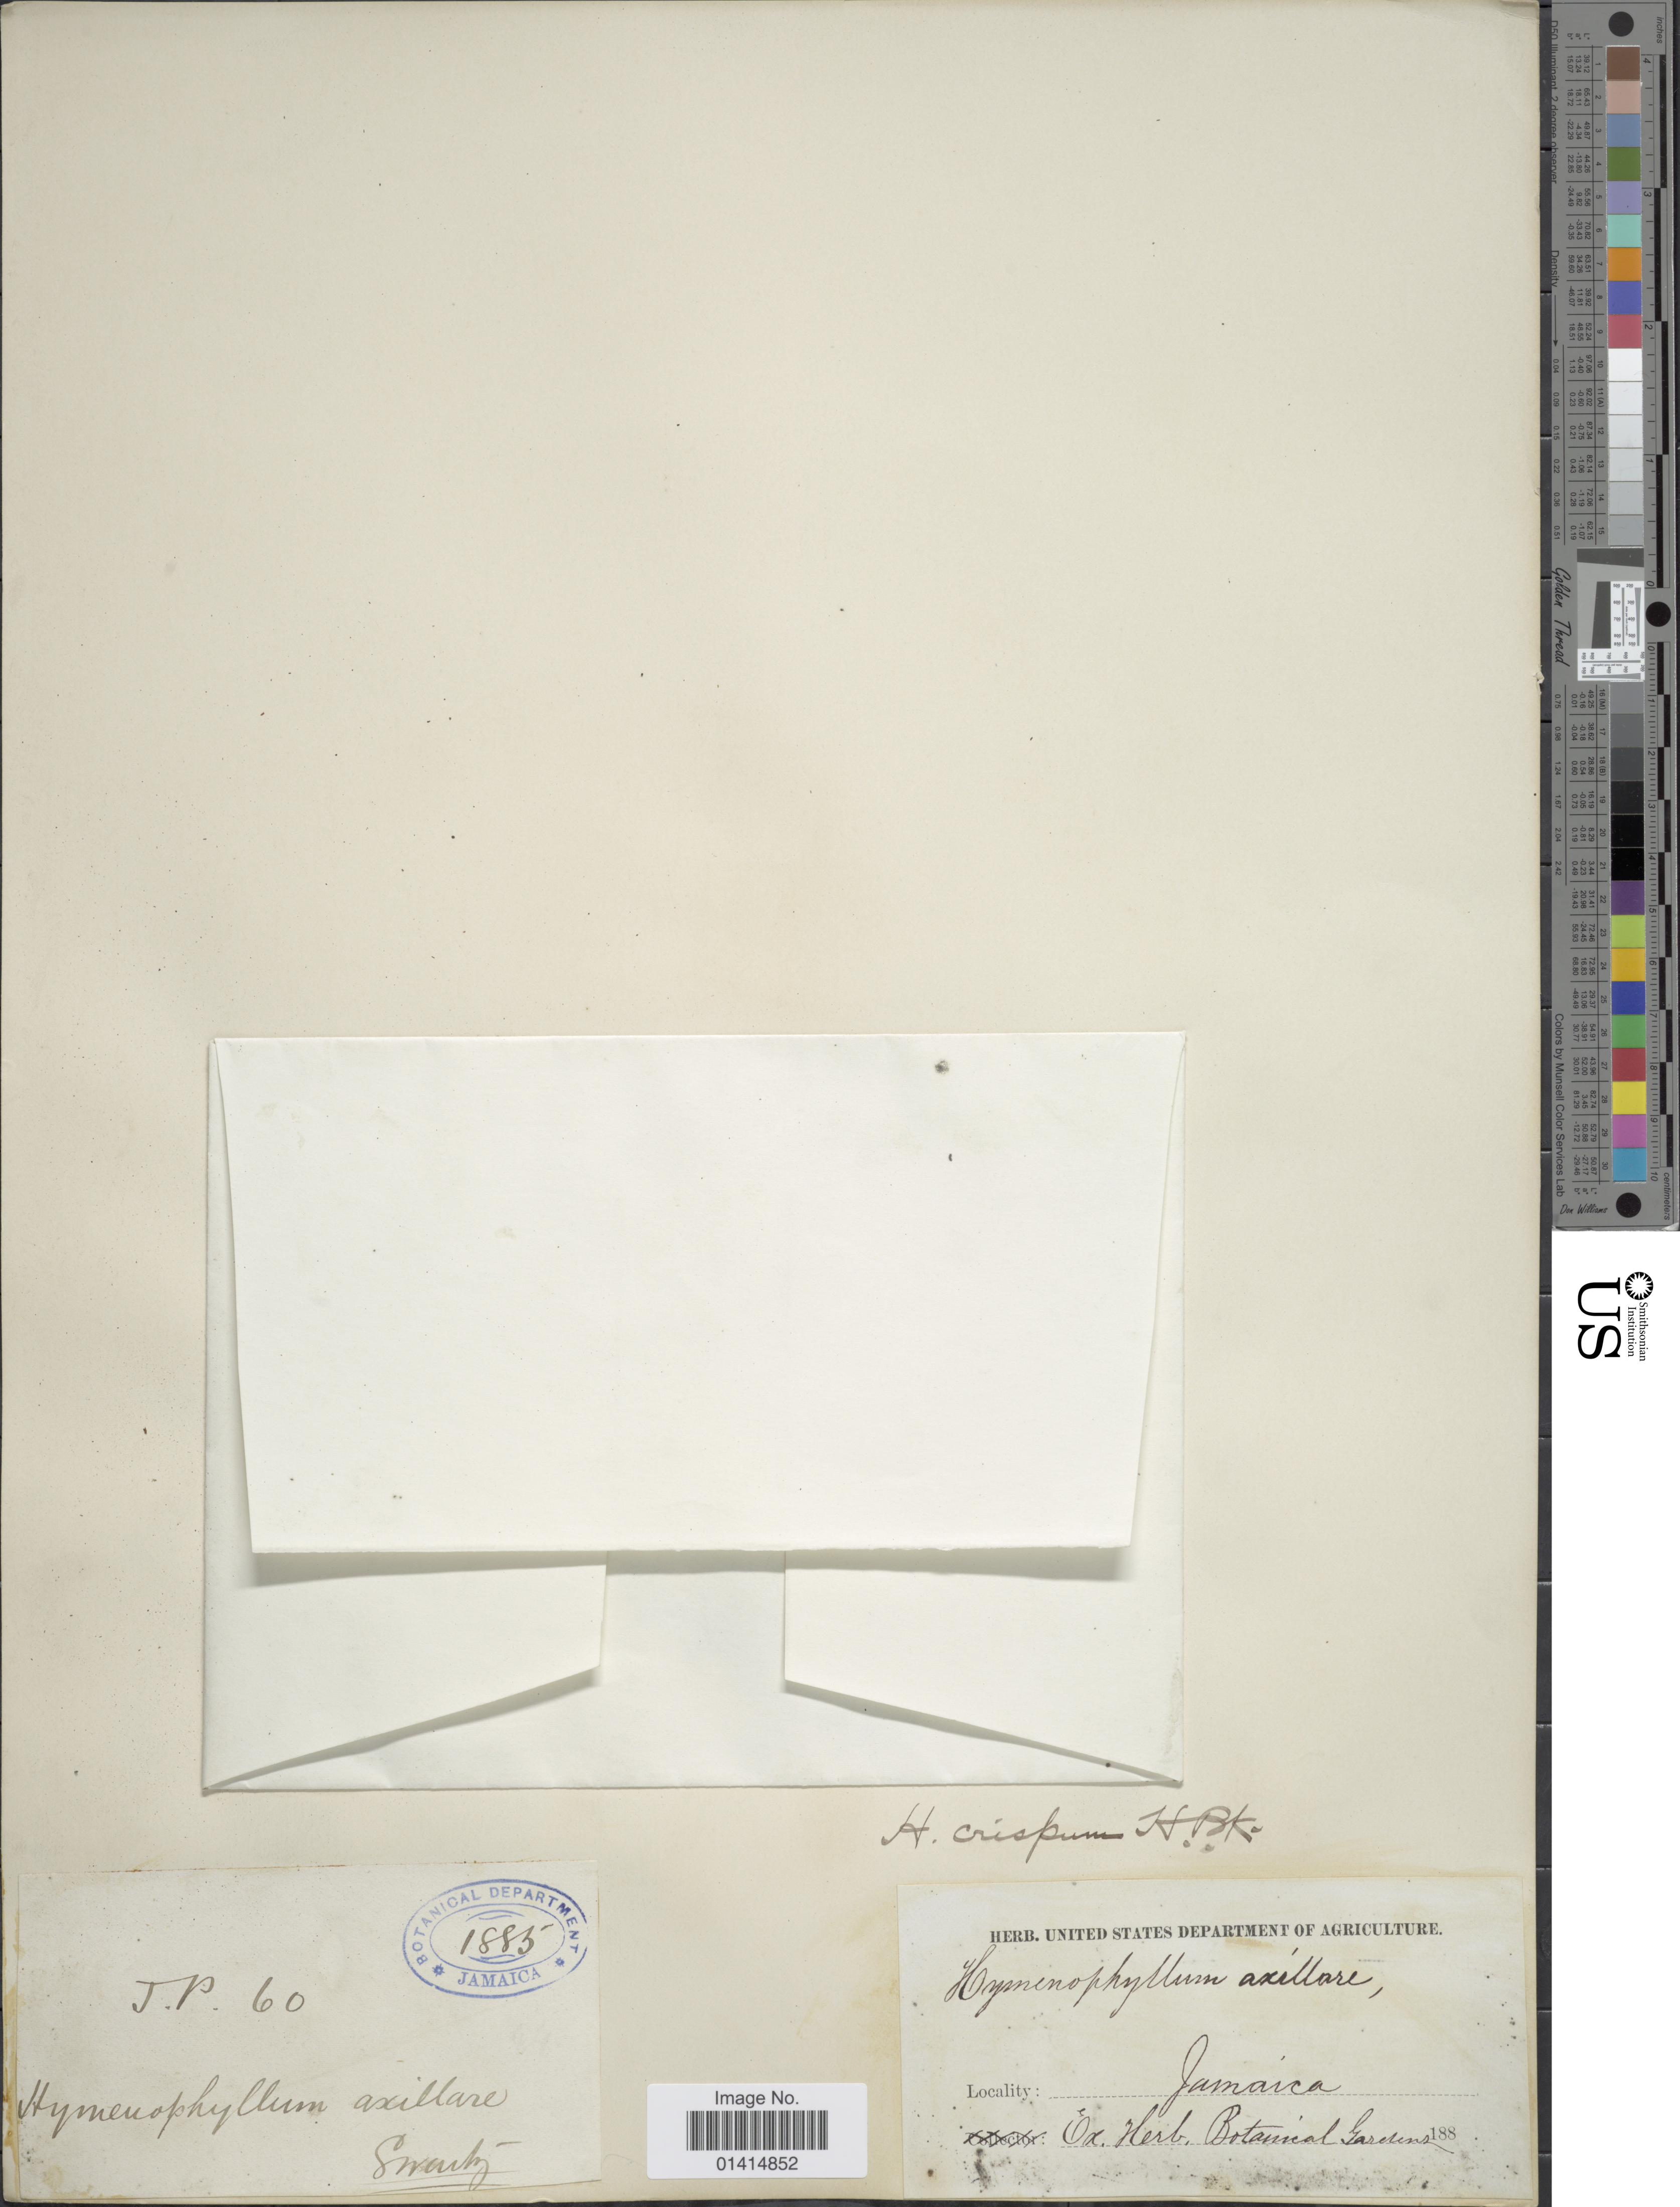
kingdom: Plantae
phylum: Tracheophyta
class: Polypodiopsida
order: Hymenophyllales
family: Hymenophyllaceae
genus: Hymenophyllum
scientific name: Hymenophyllum contortum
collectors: ex herb. Bot. Gard.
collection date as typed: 188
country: Jamaica